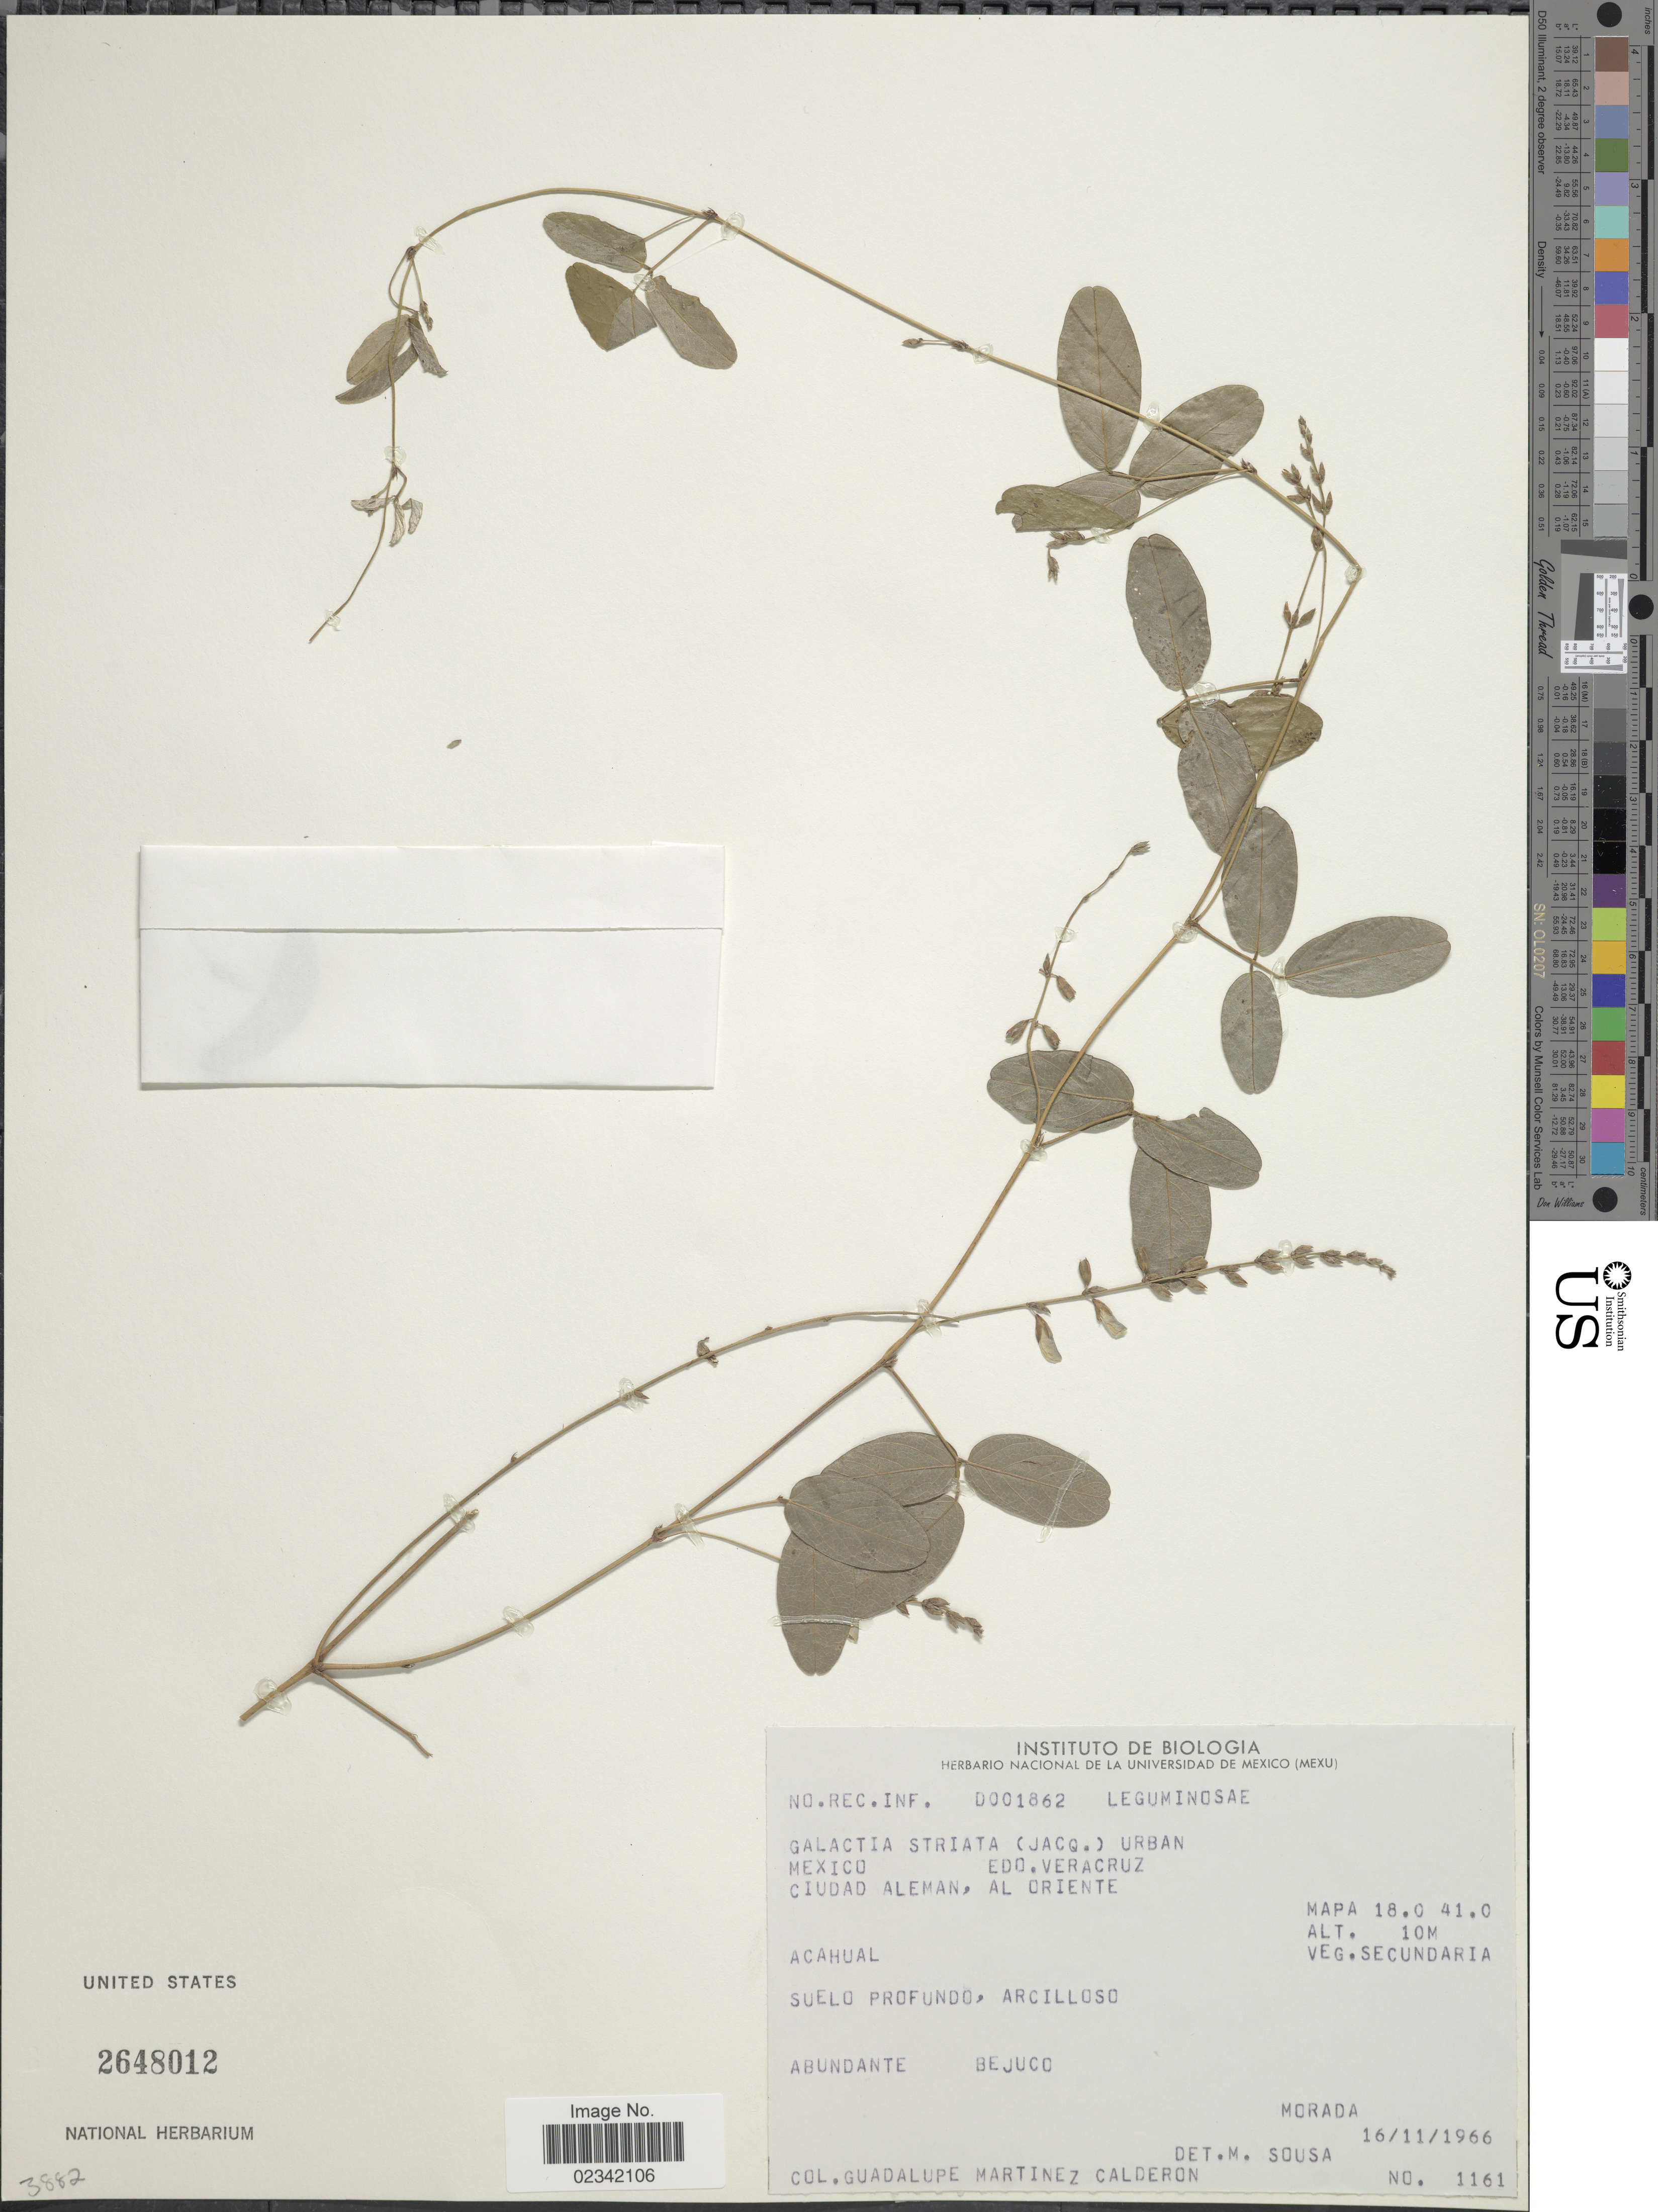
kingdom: Plantae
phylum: Tracheophyta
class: Magnoliopsida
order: Fabales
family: Fabaceae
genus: Galactia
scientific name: Galactia striata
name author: (Jacq.) Urb.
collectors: G. Martinez C.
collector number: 1161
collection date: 1966-11-16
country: Mexico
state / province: Veracruz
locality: Edo. Veracruz, Ciudad Aleman, Al Oriente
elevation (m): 10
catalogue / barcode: US 2648012